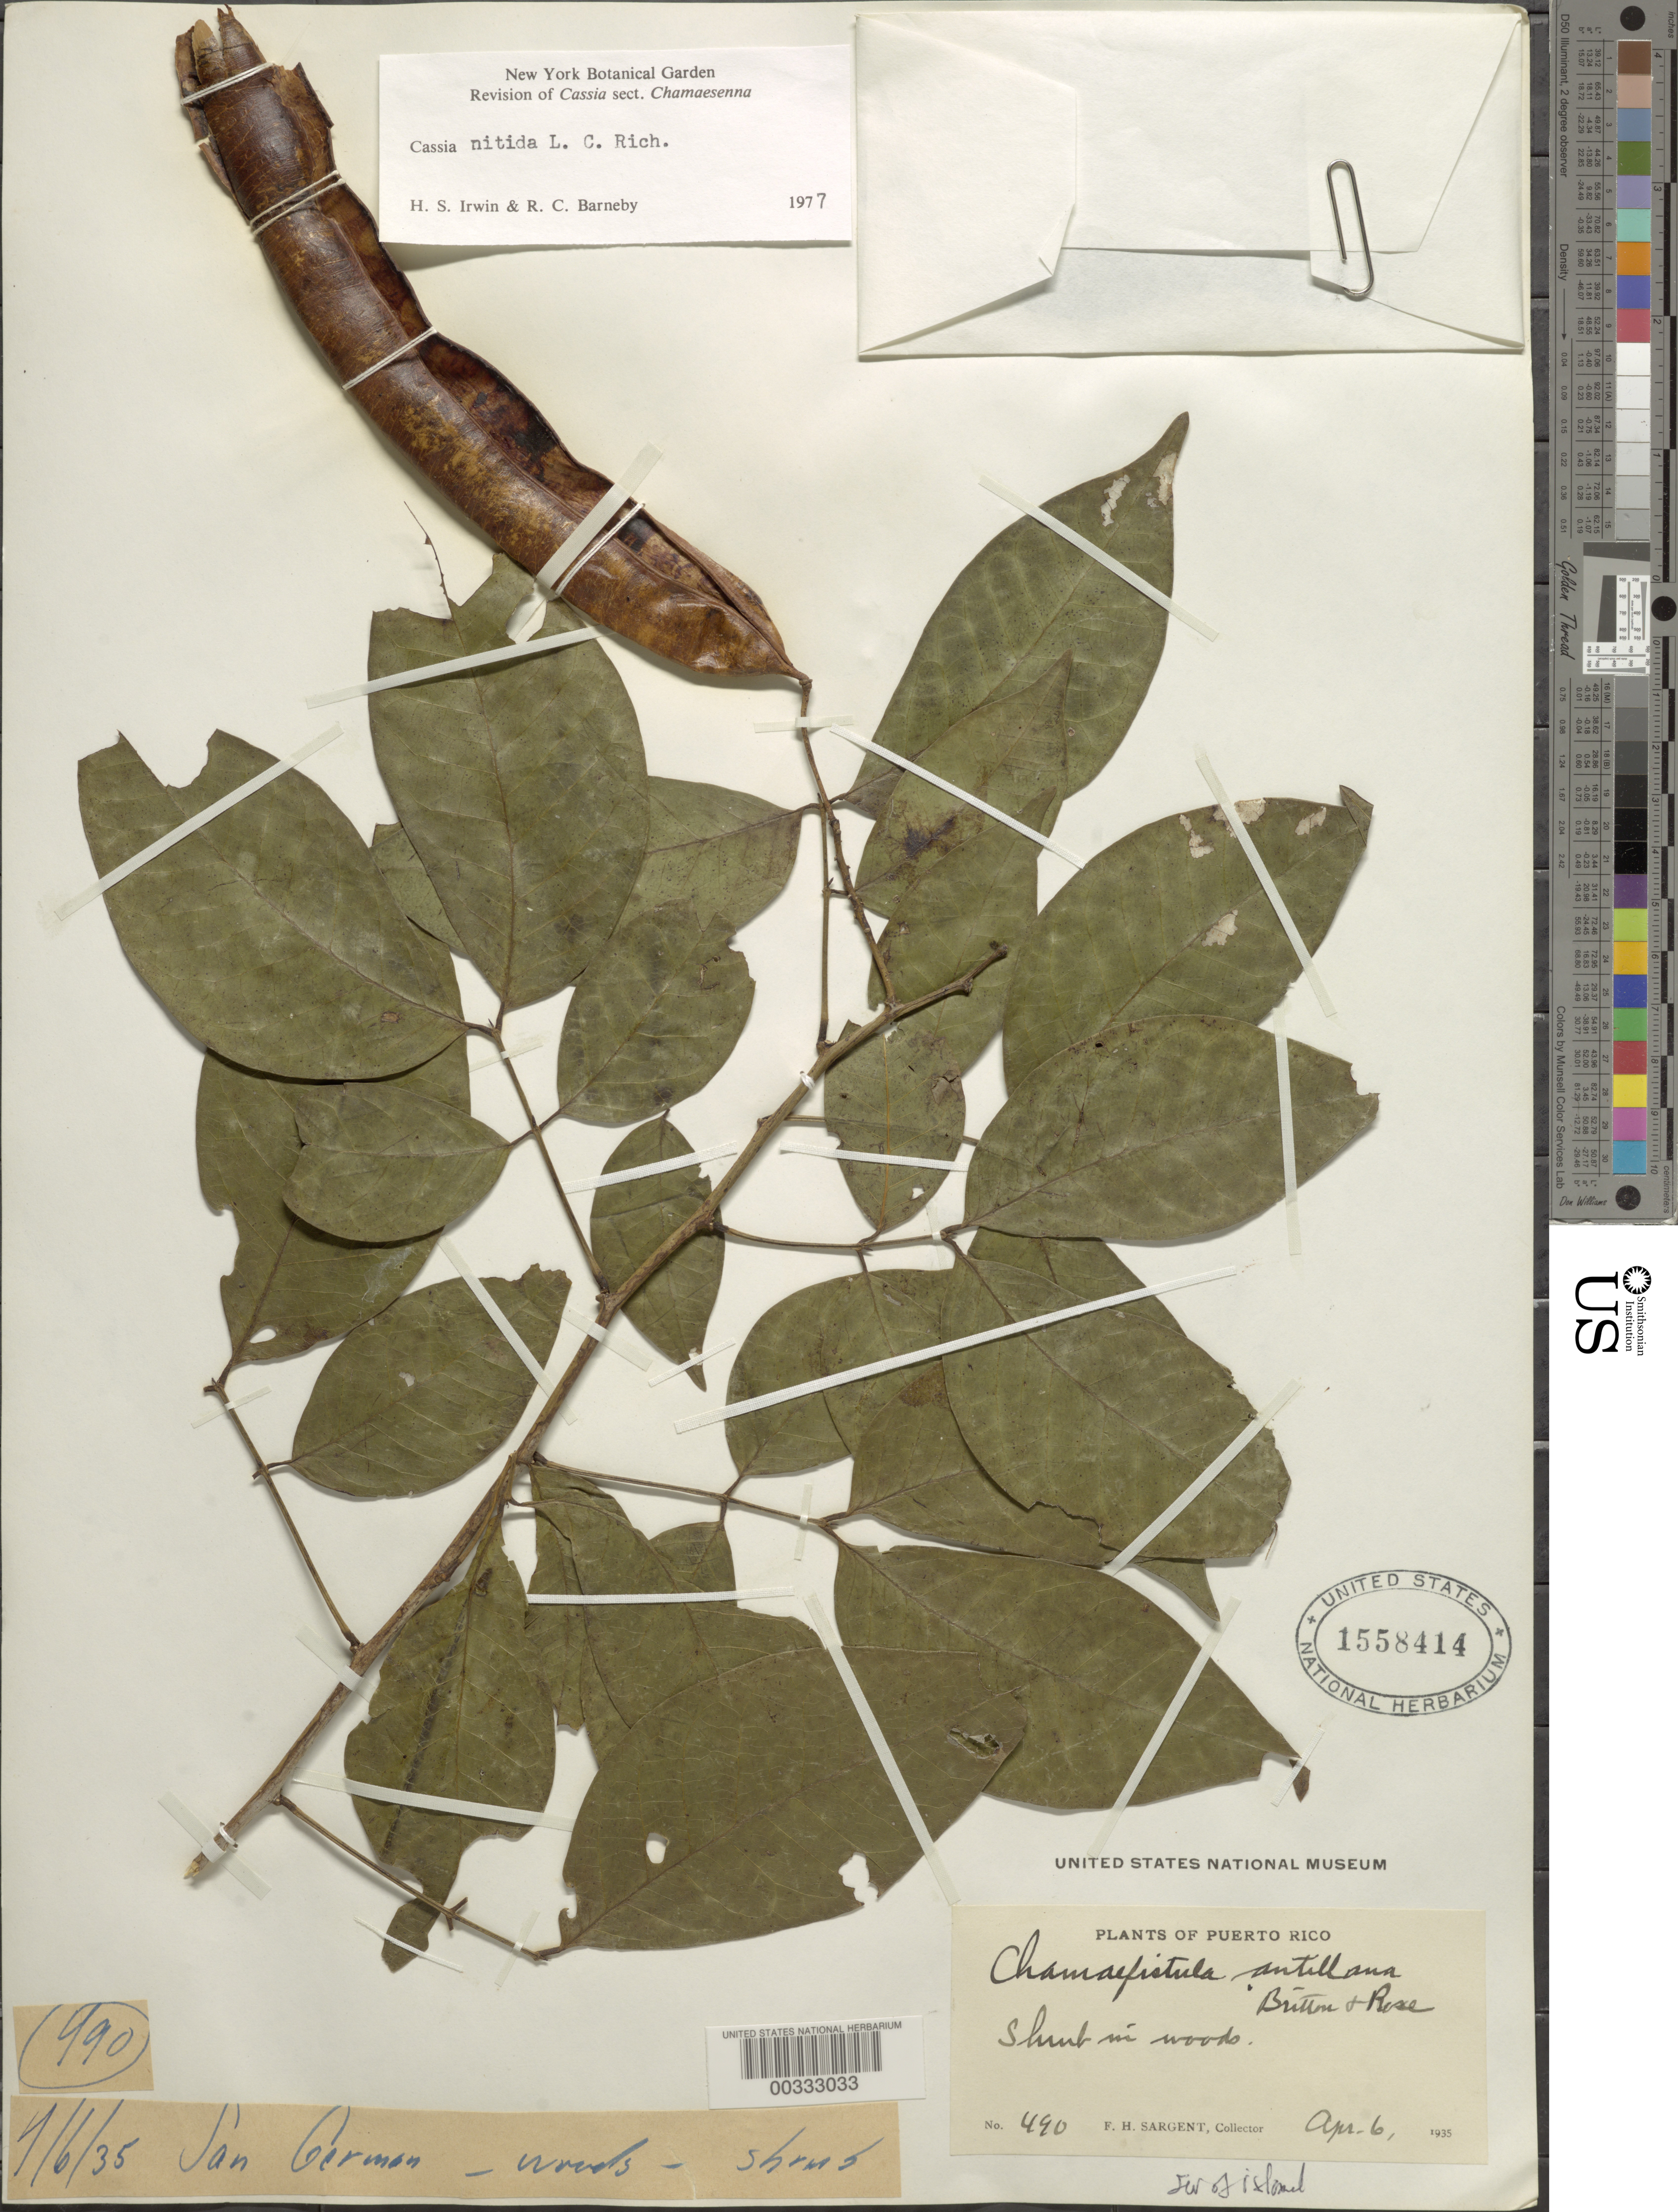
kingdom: Plantae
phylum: Tracheophyta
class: Magnoliopsida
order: Fabales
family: Fabaceae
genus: Senna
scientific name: Senna nitida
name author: (Rich.) H.S. Irwin & Barneby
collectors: F. H. Sargent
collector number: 490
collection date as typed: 06 Apr 1935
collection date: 1935-04-06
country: Puerto Rico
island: Greater Antilles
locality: San german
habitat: Woods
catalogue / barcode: US 1558414